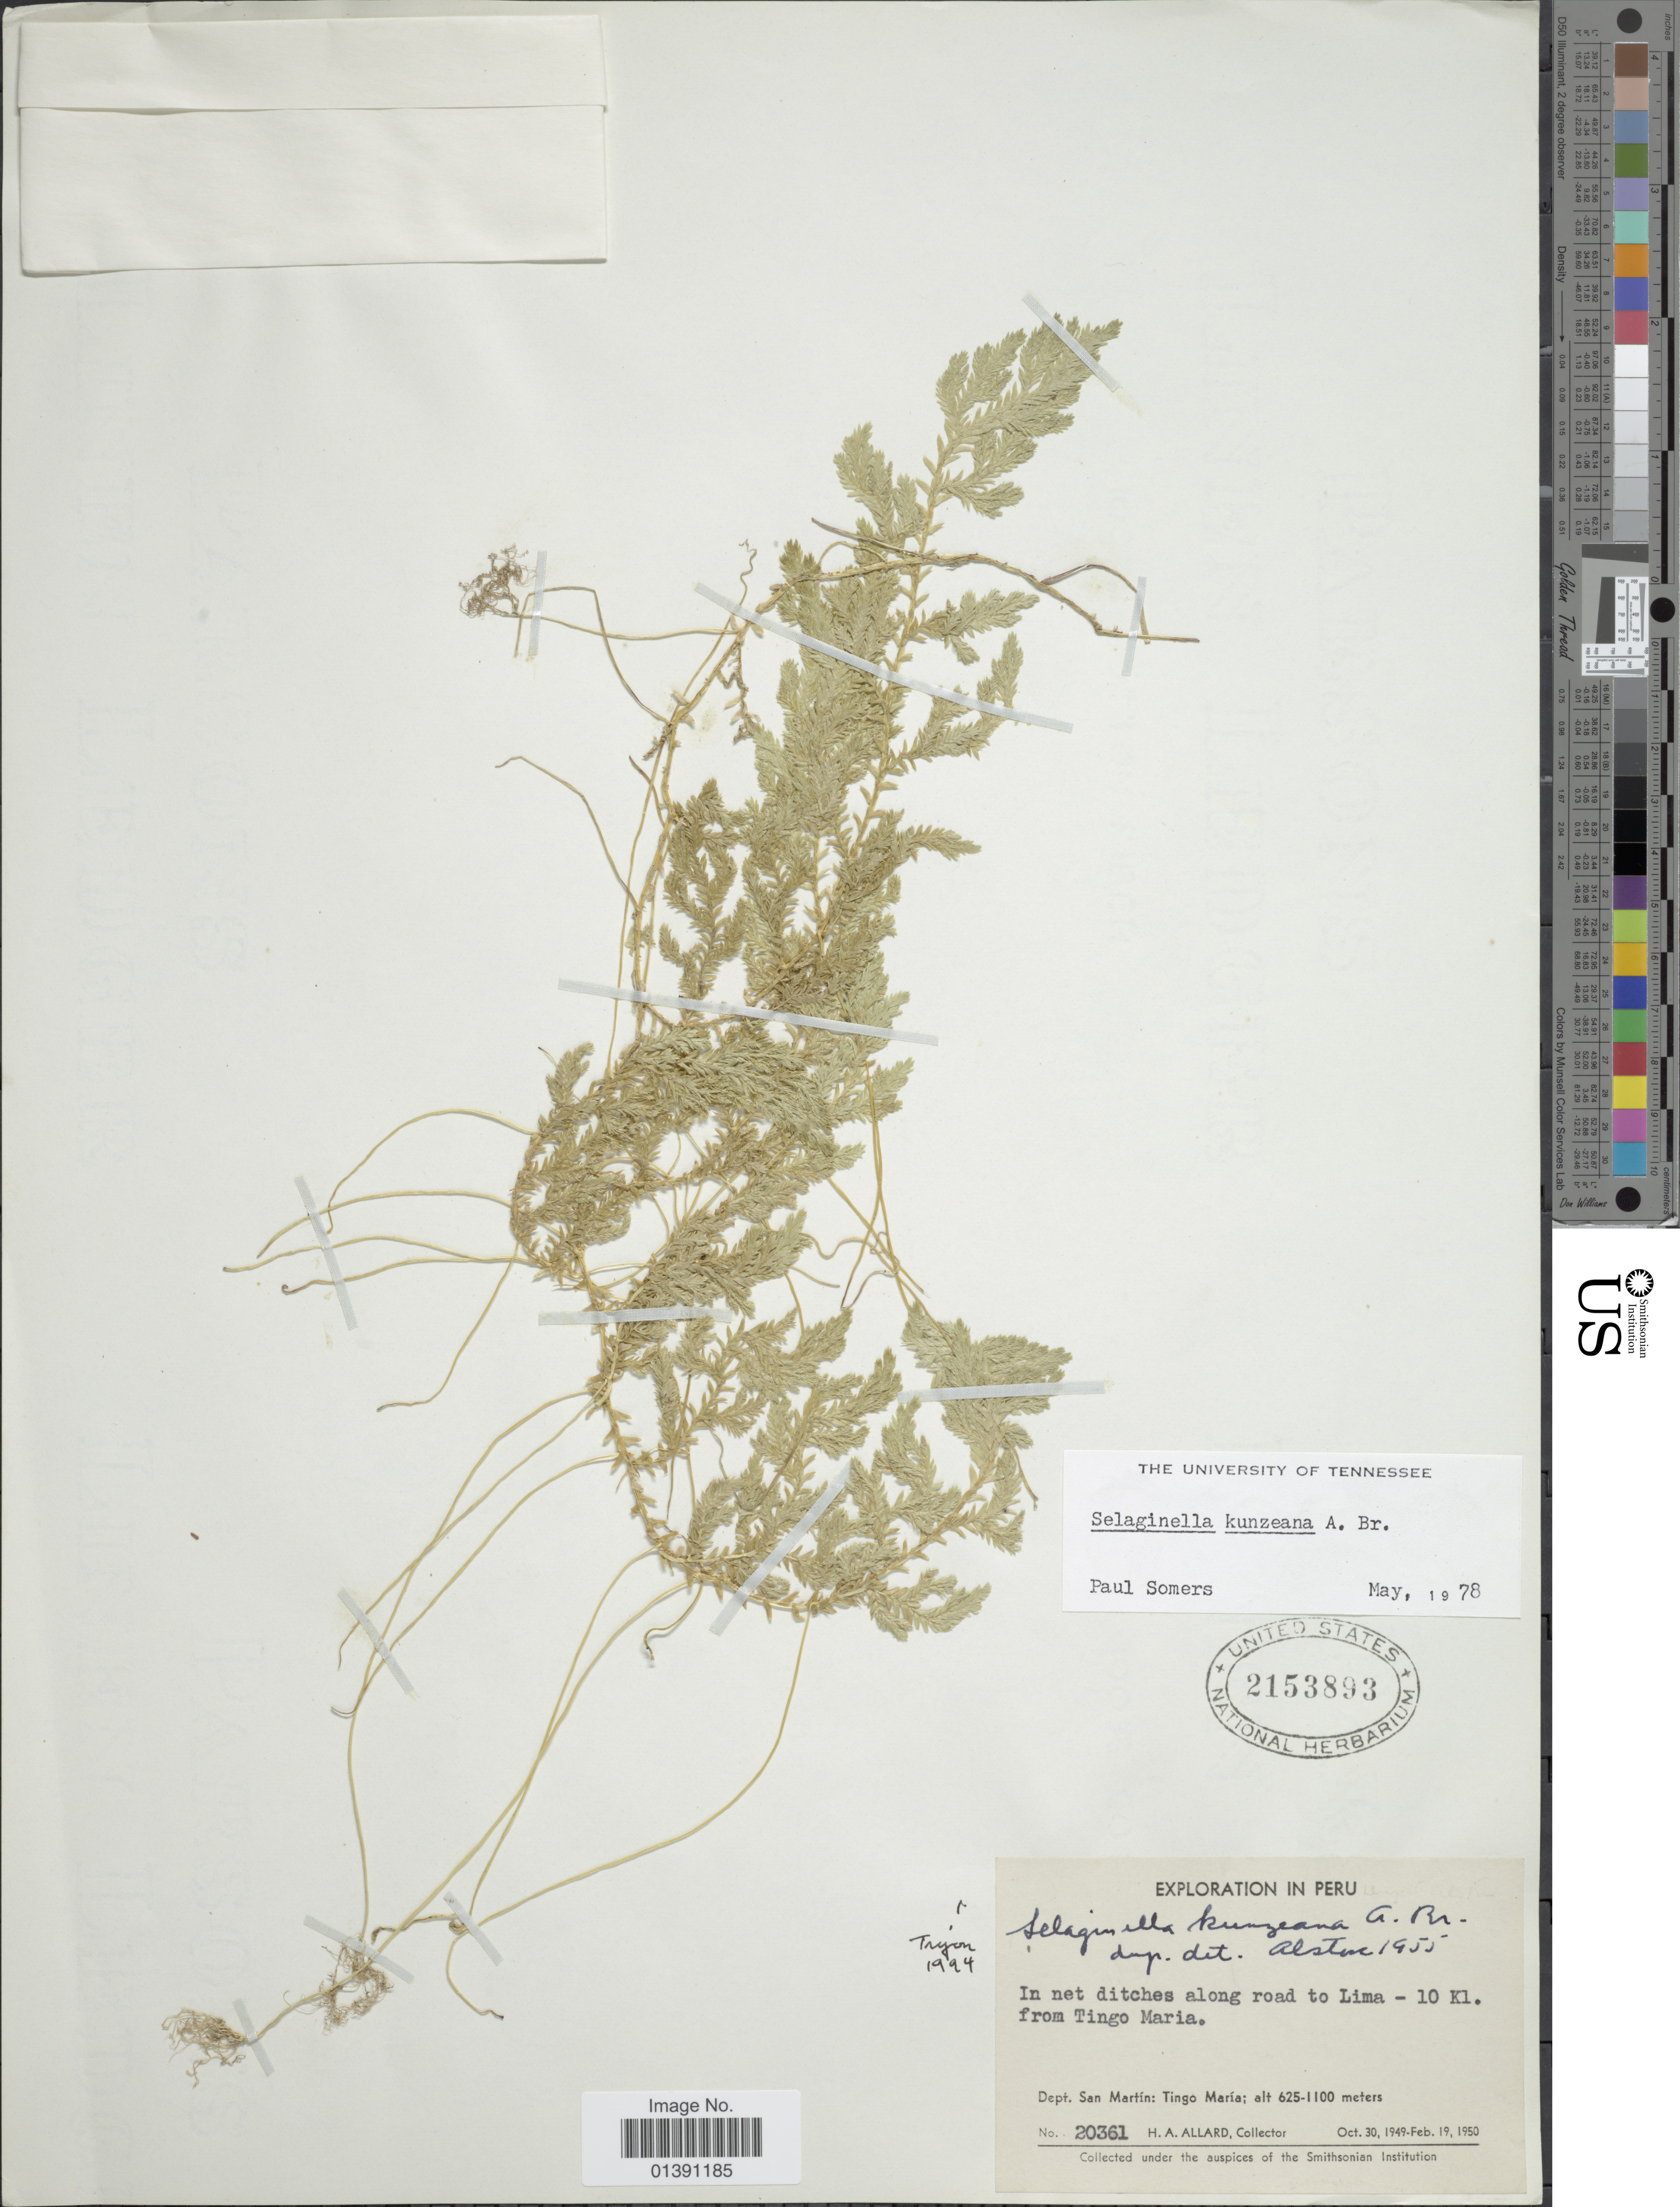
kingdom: Plantae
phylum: Tracheophyta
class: Lycopodiopsida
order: Selaginellales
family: Selaginellaceae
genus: Selaginella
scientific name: Selaginella kunzeana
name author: A. Br.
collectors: H. A. Allard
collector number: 20361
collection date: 1949-10-30/1950-02-19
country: Peru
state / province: San Martín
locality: In nte dithces along road to Lima - 10 Kl from Tingo Maria, Tingo María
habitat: in net ditches along road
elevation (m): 625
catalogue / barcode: US 2153893